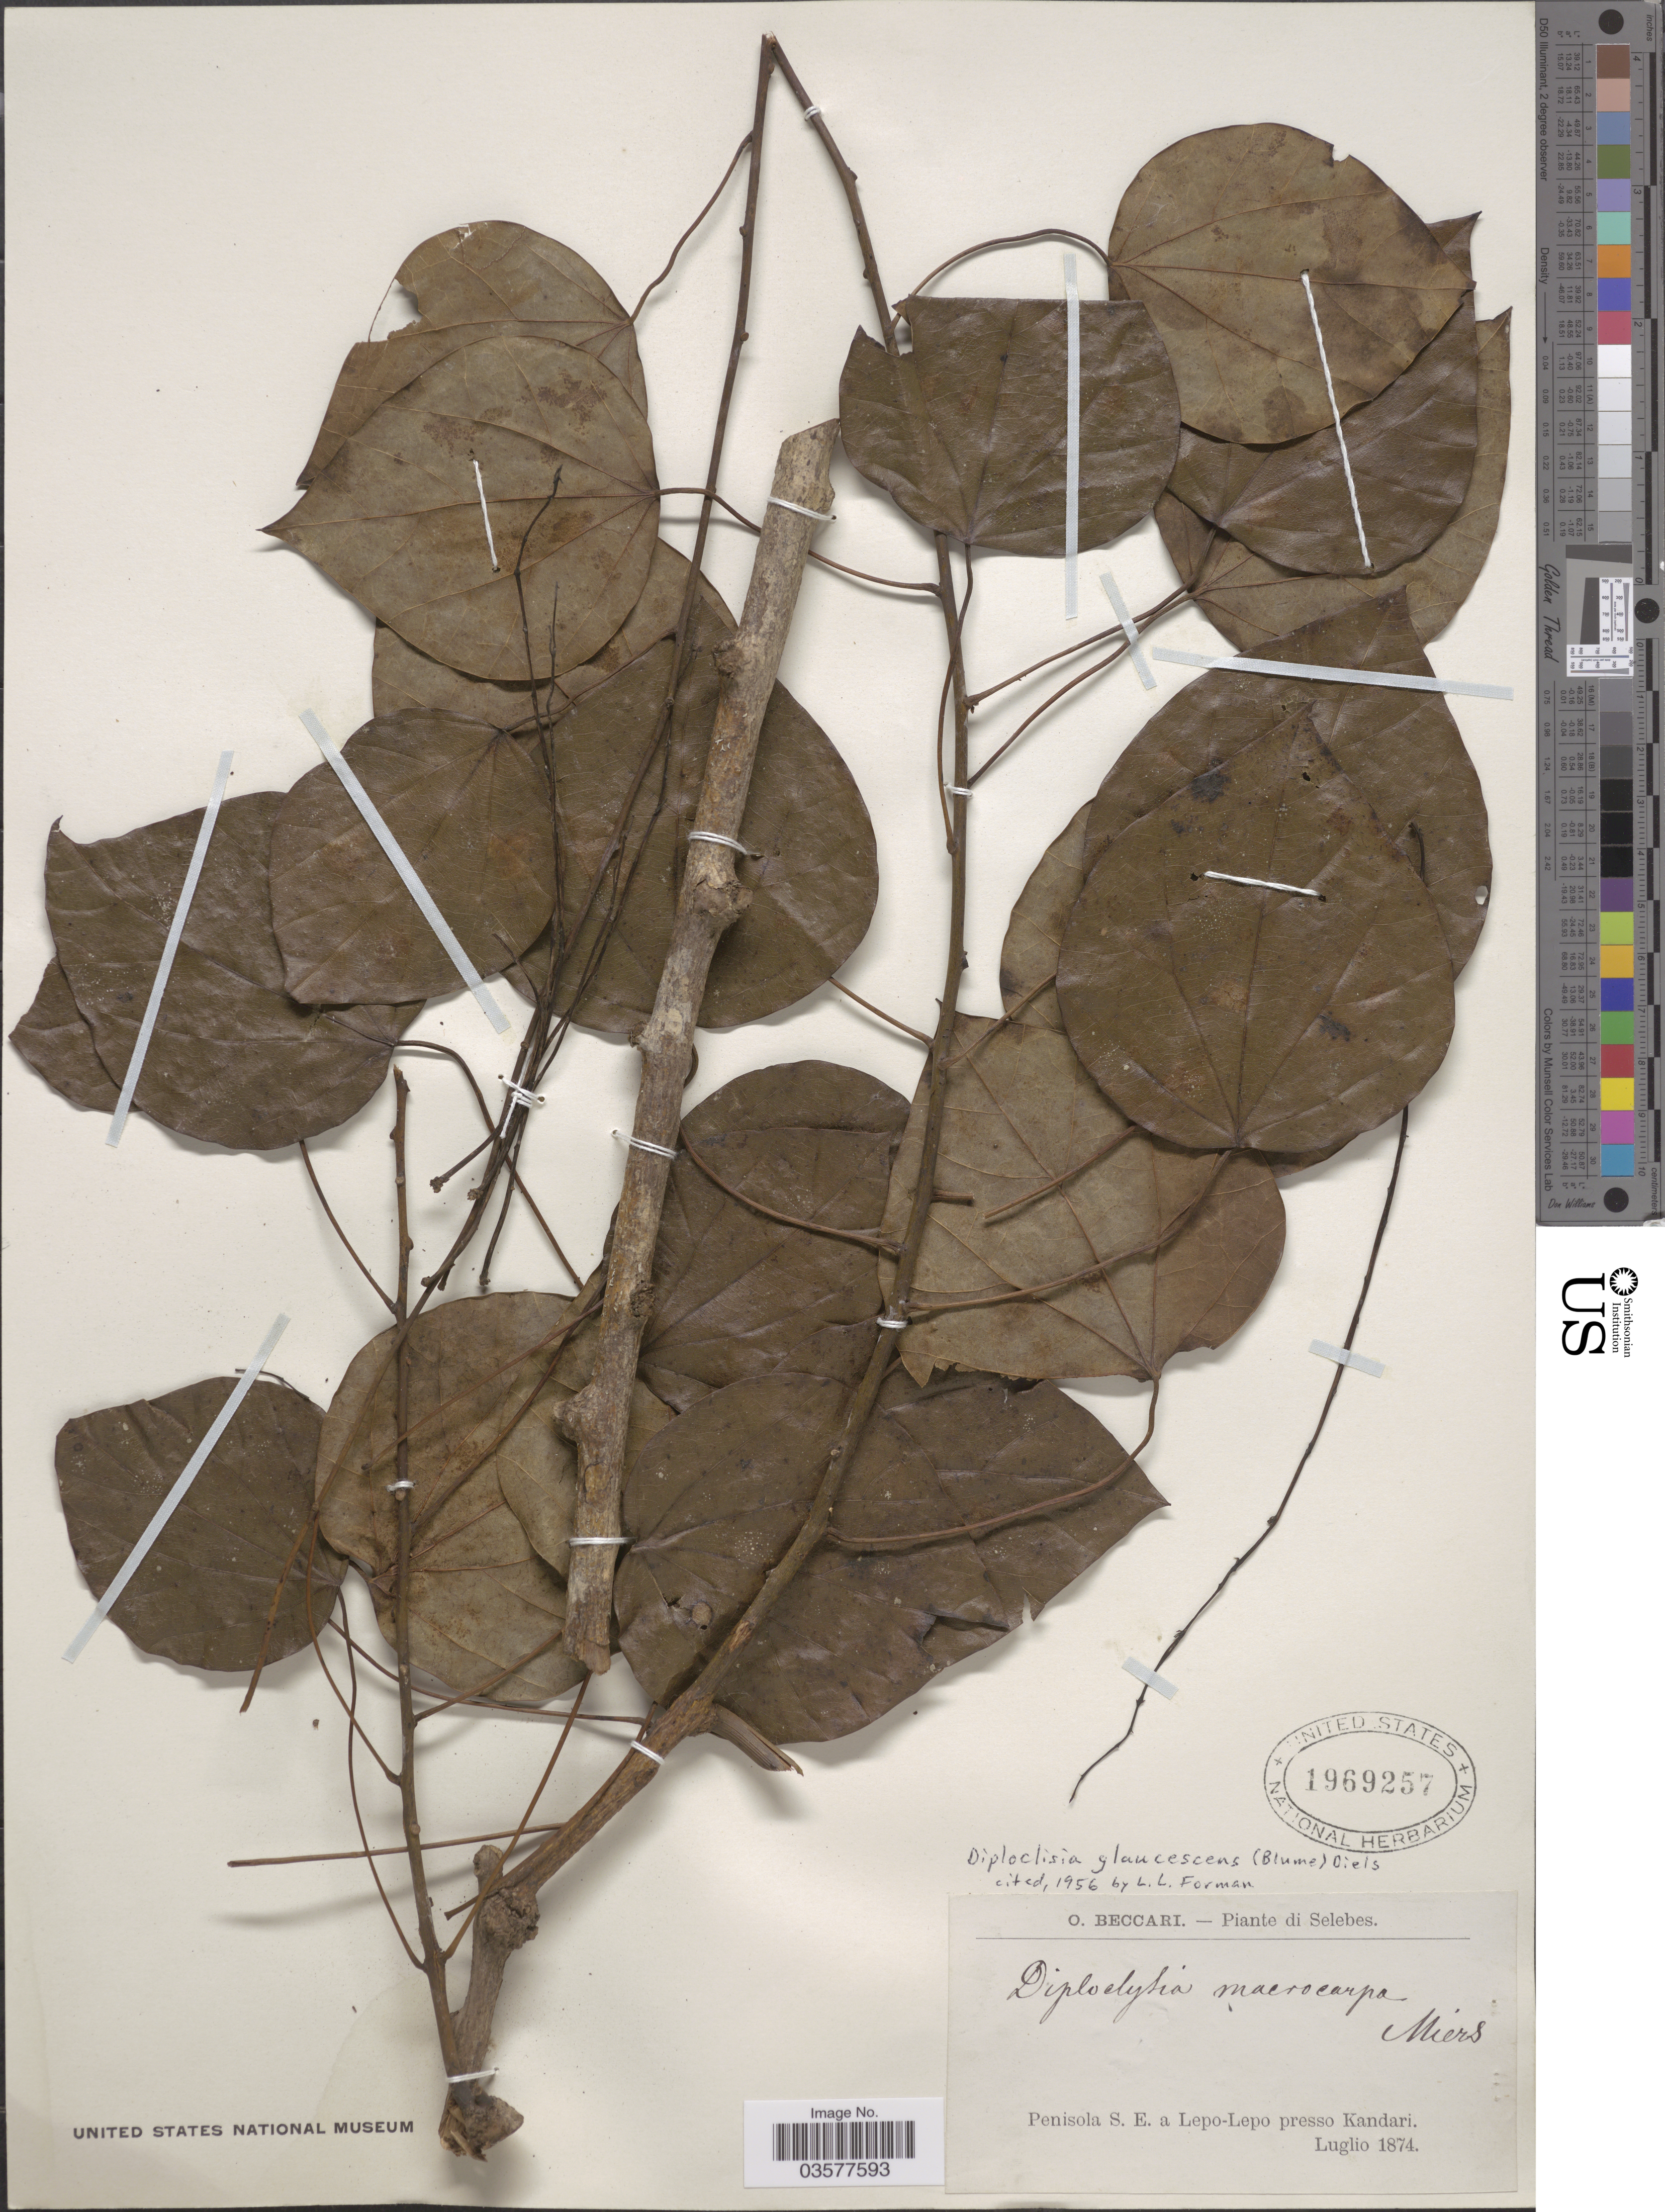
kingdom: Plantae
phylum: Tracheophyta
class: Magnoliopsida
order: Ranunculales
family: Menispermaceae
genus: Diploclisia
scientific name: Diploclisia glaucescens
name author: (Blume) Diels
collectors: O. Beccari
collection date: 1874-07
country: Indonesia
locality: Selebes. Peninsola S. E. a Lepo-Lepo presso Kandari.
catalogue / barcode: US 1969257